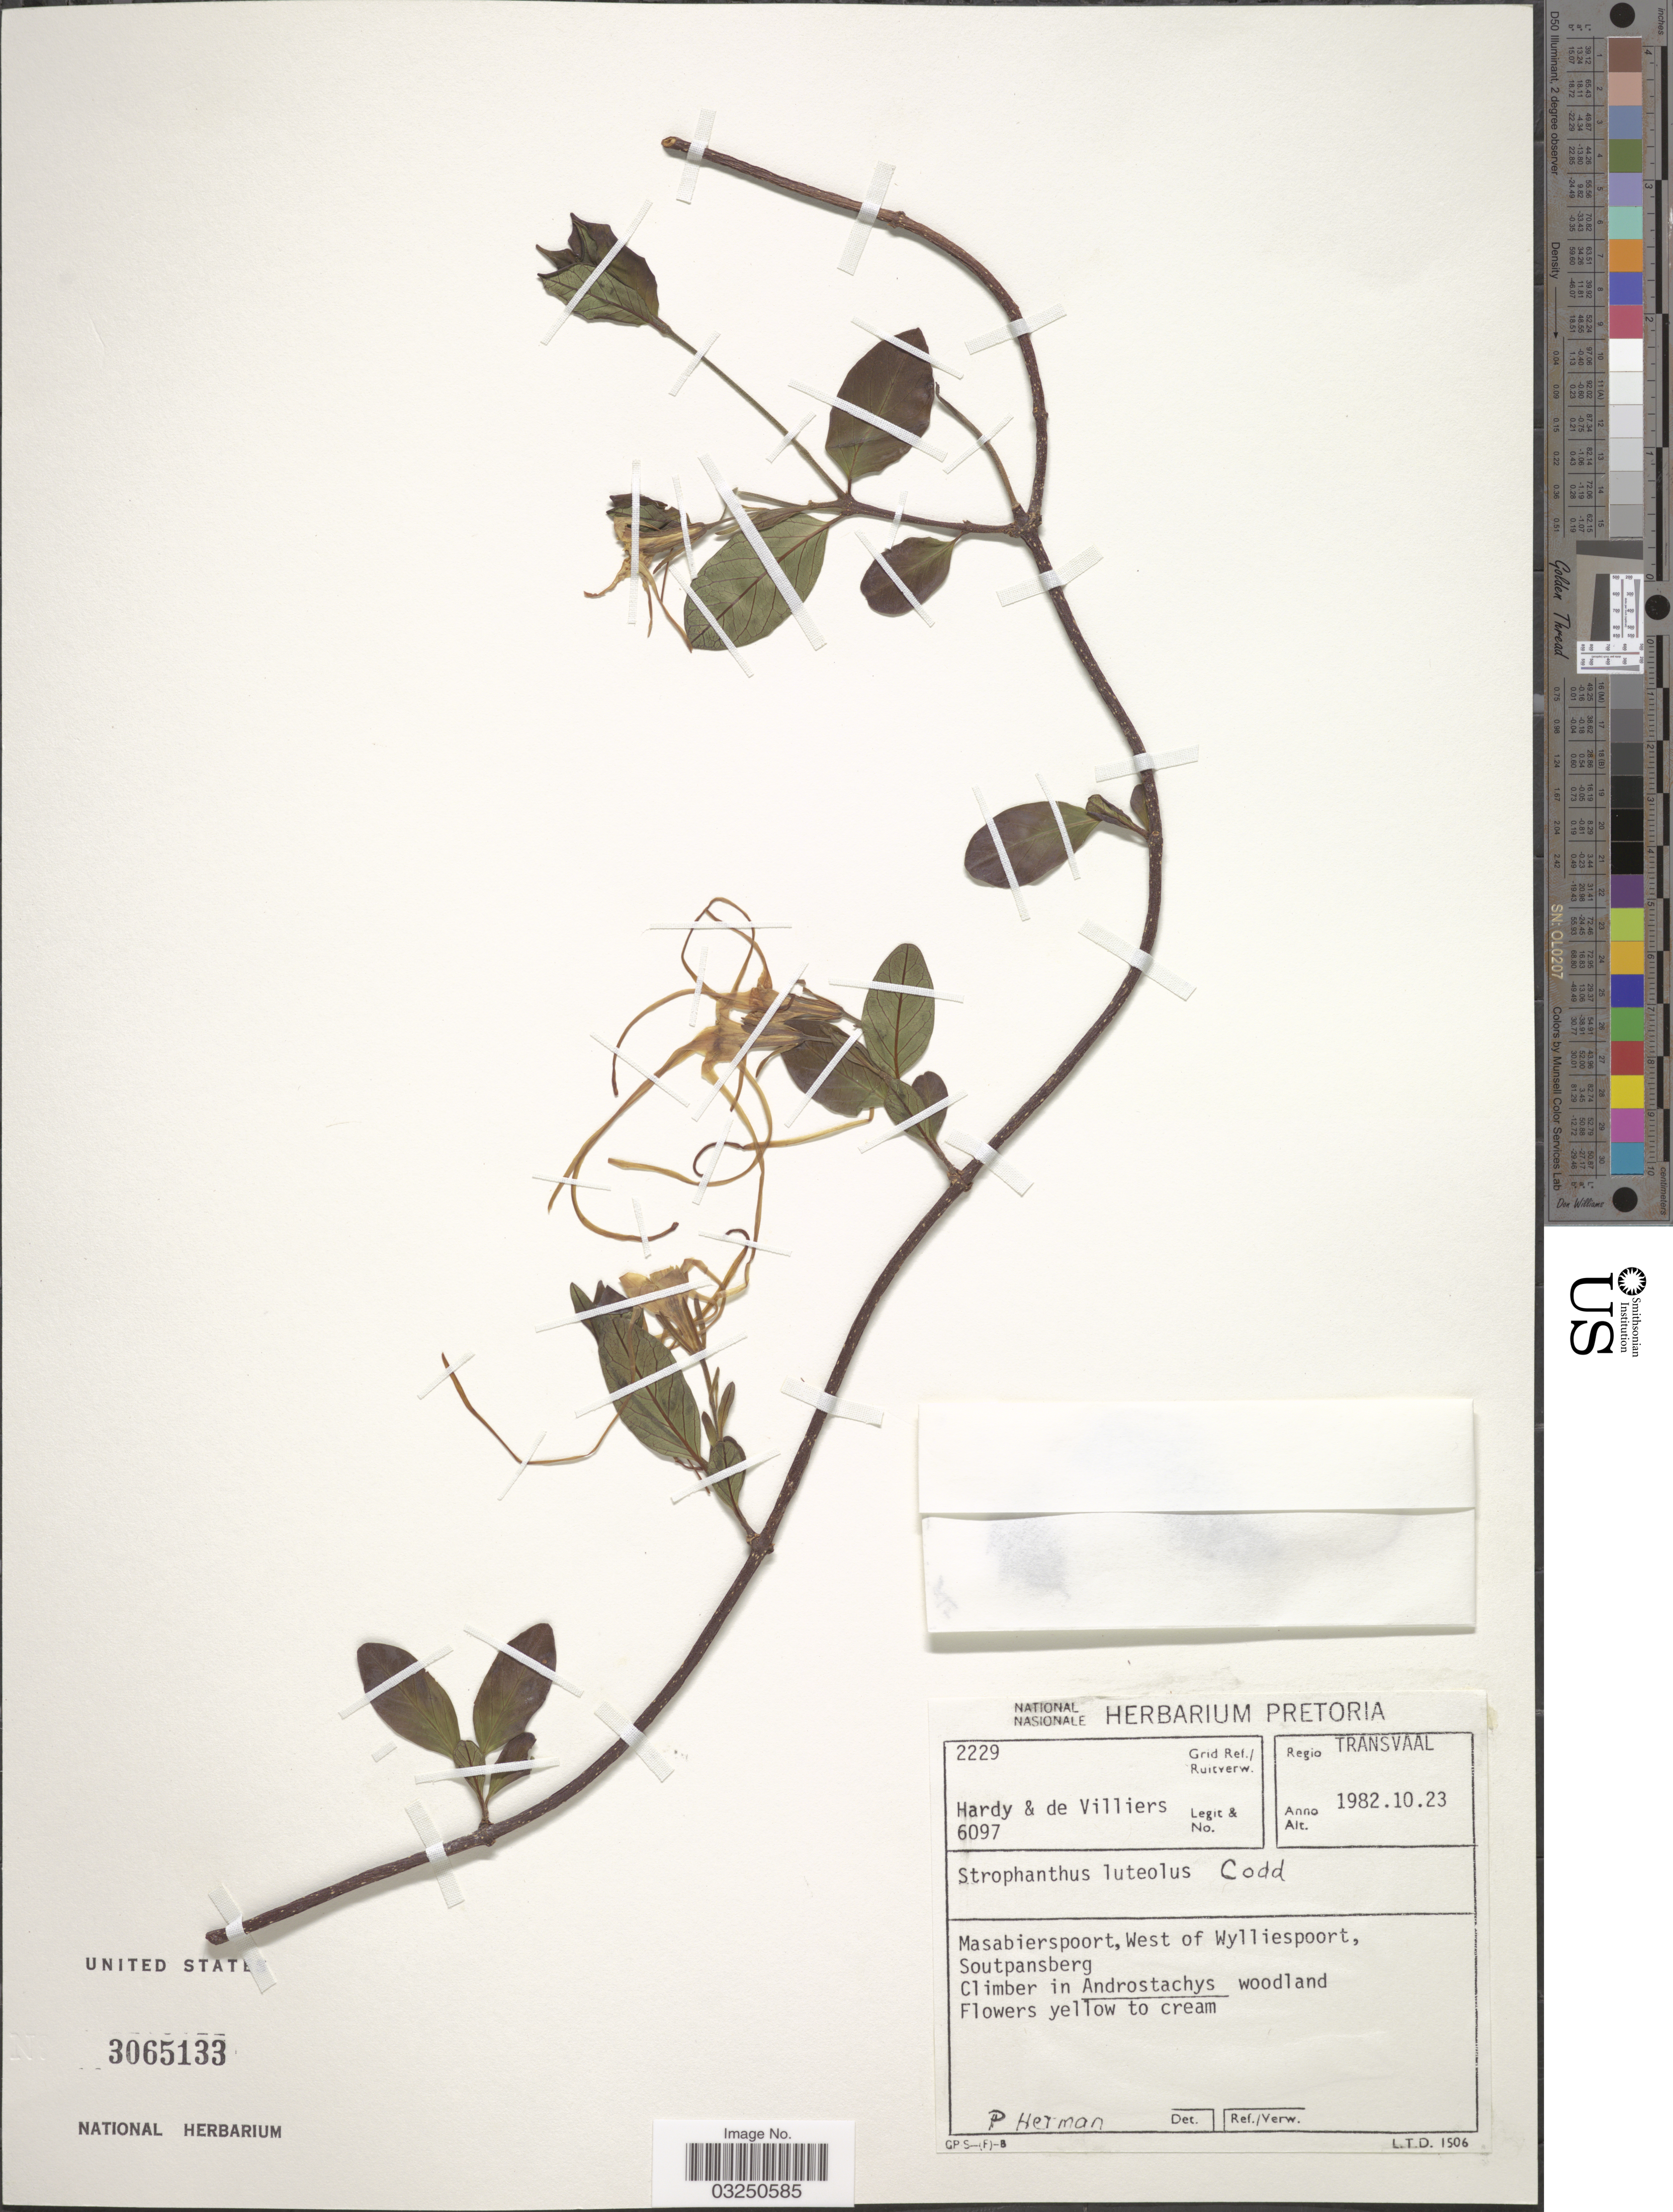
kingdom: Plantae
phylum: Tracheophyta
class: Magnoliopsida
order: Gentianales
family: Apocynaceae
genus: Strophanthus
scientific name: Strophanthus luteolus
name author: Codd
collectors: -. Hardy & -. de Villiers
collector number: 6097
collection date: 1982-10-23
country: South Africa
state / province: Limpopo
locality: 2229 Grid Ref./ Ruitverw. Regio Transvaal. Masabierspoort, West of Wylliespoort, Soutpansberg.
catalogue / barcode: US 3065133